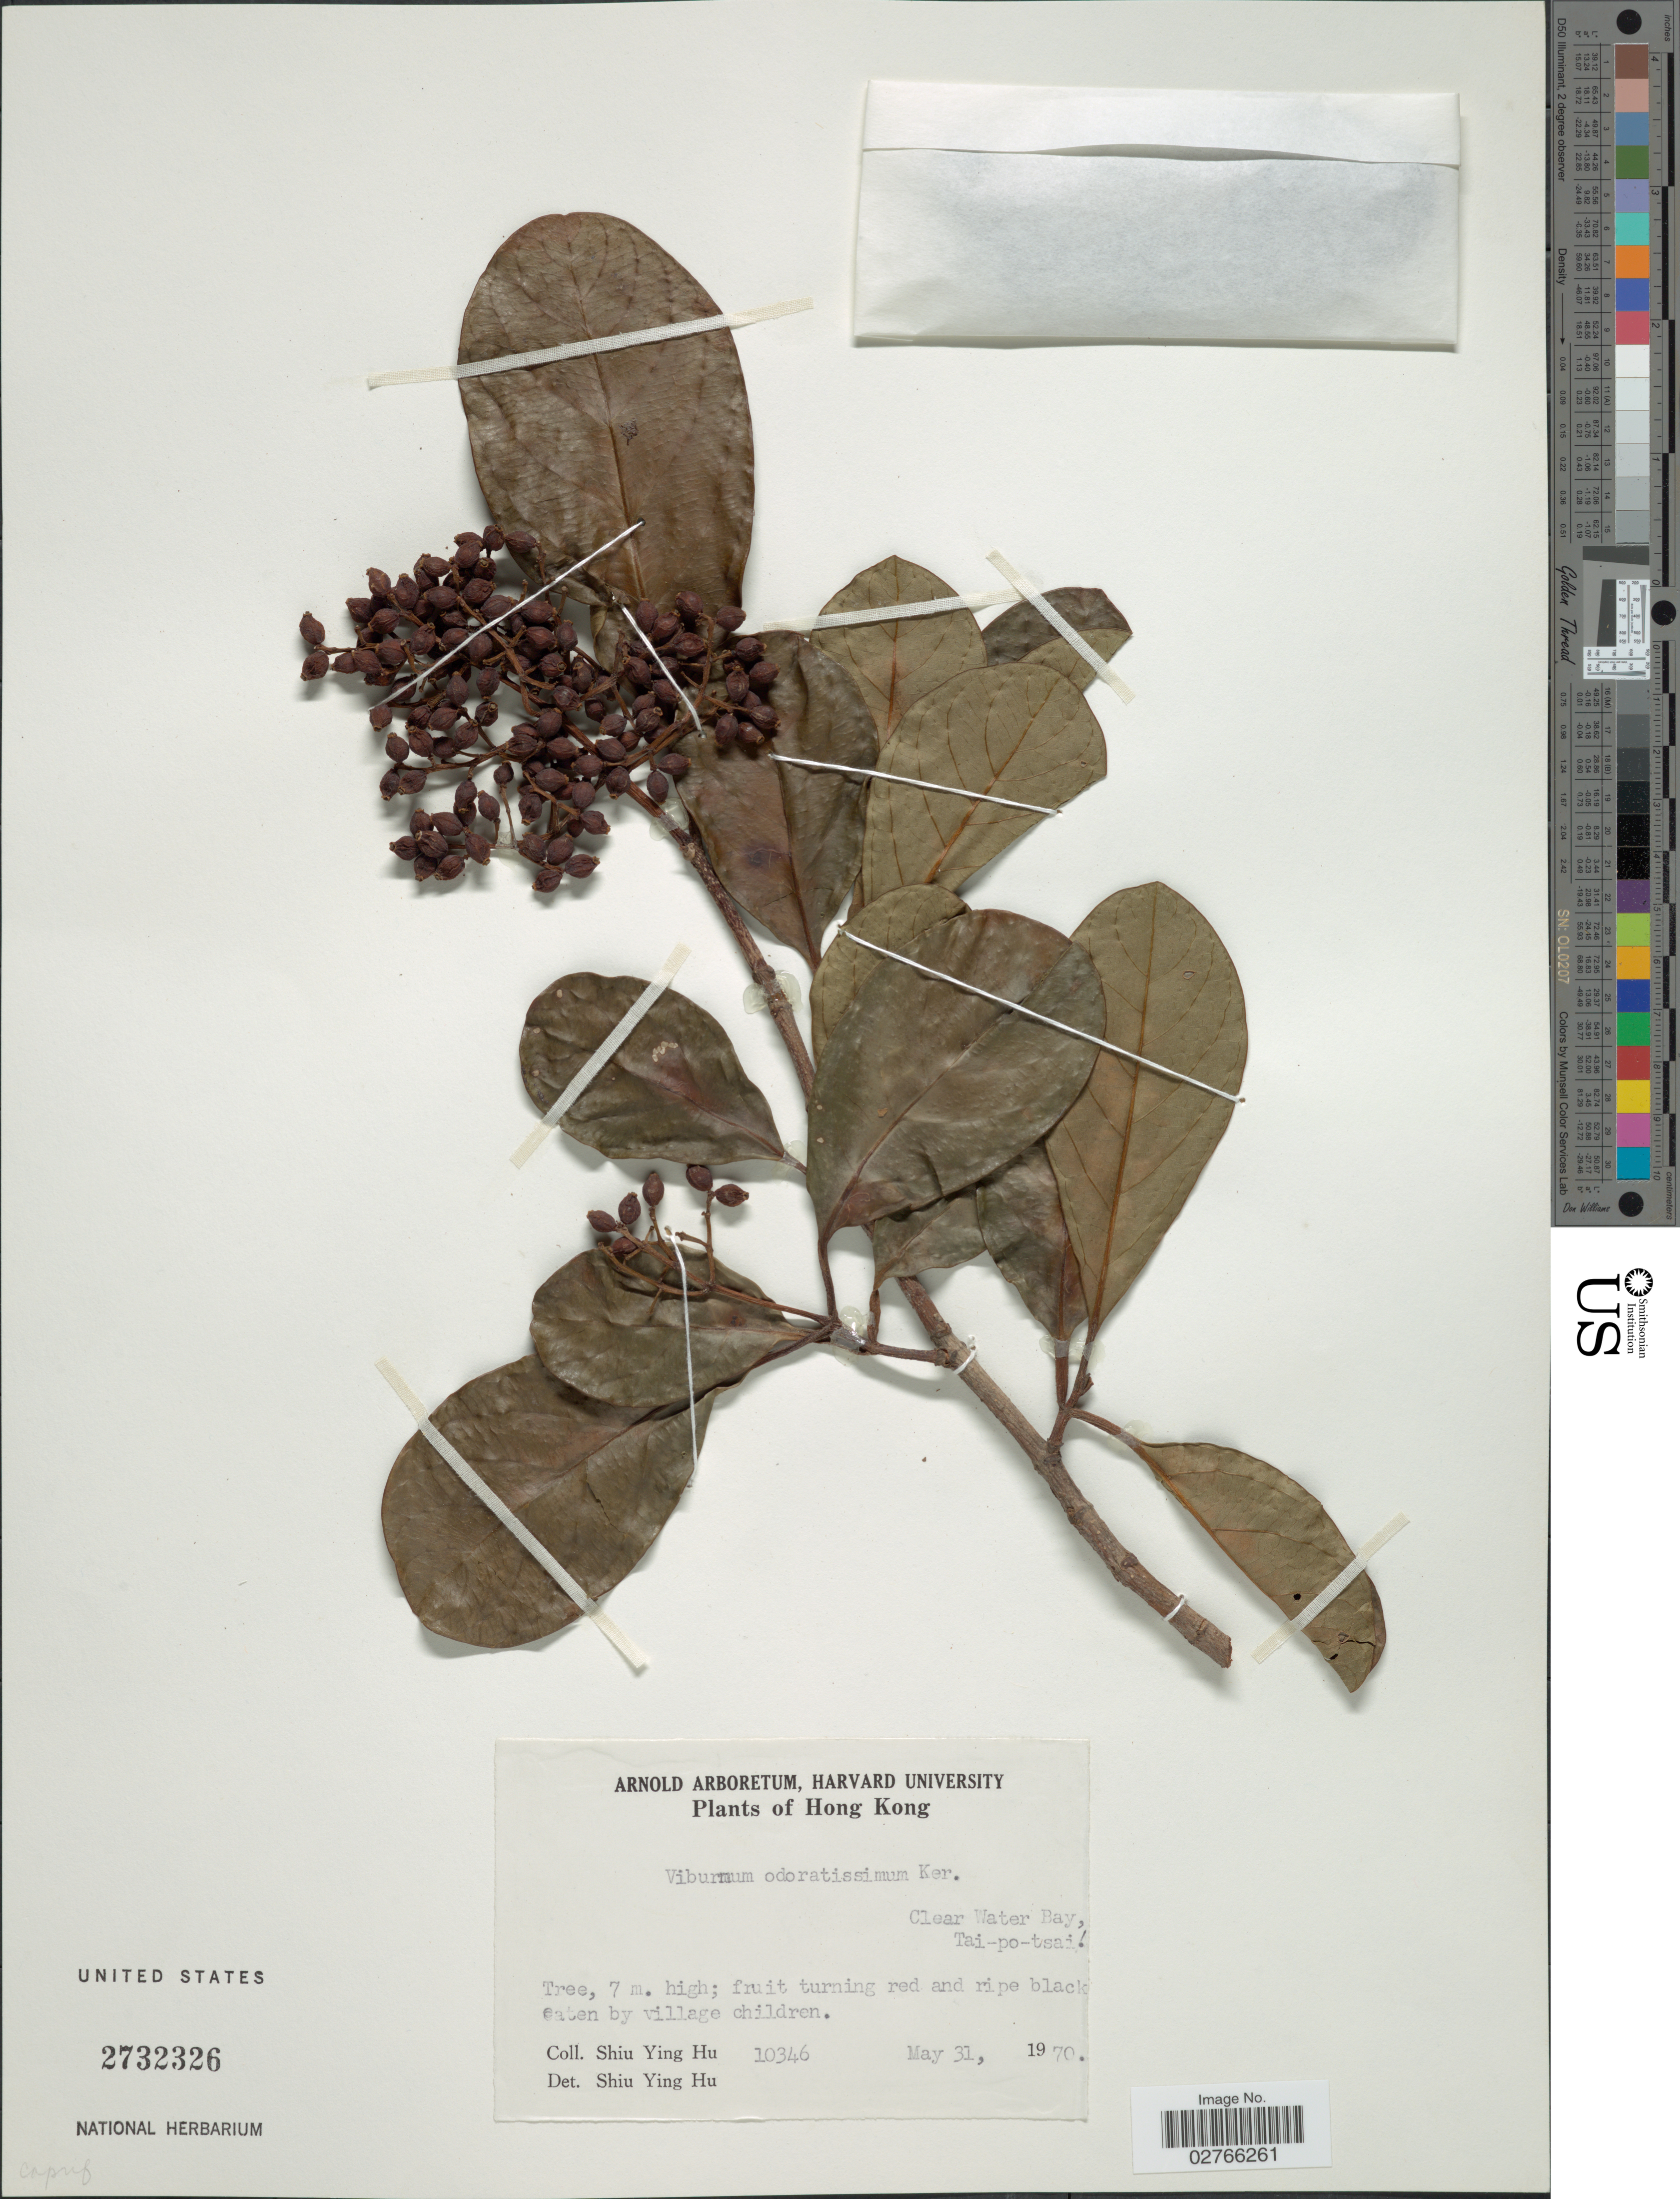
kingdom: Plantae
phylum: Tracheophyta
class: Magnoliopsida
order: Dipsacales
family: Viburnaceae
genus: Viburnum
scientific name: Viburnum odoratissimum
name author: Ker Gawl.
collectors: S. Y. Hu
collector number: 10346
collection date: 1970-05-31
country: China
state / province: Hong Kong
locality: Clear Water Bay, Tai-po-tsai.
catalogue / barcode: US 2732326